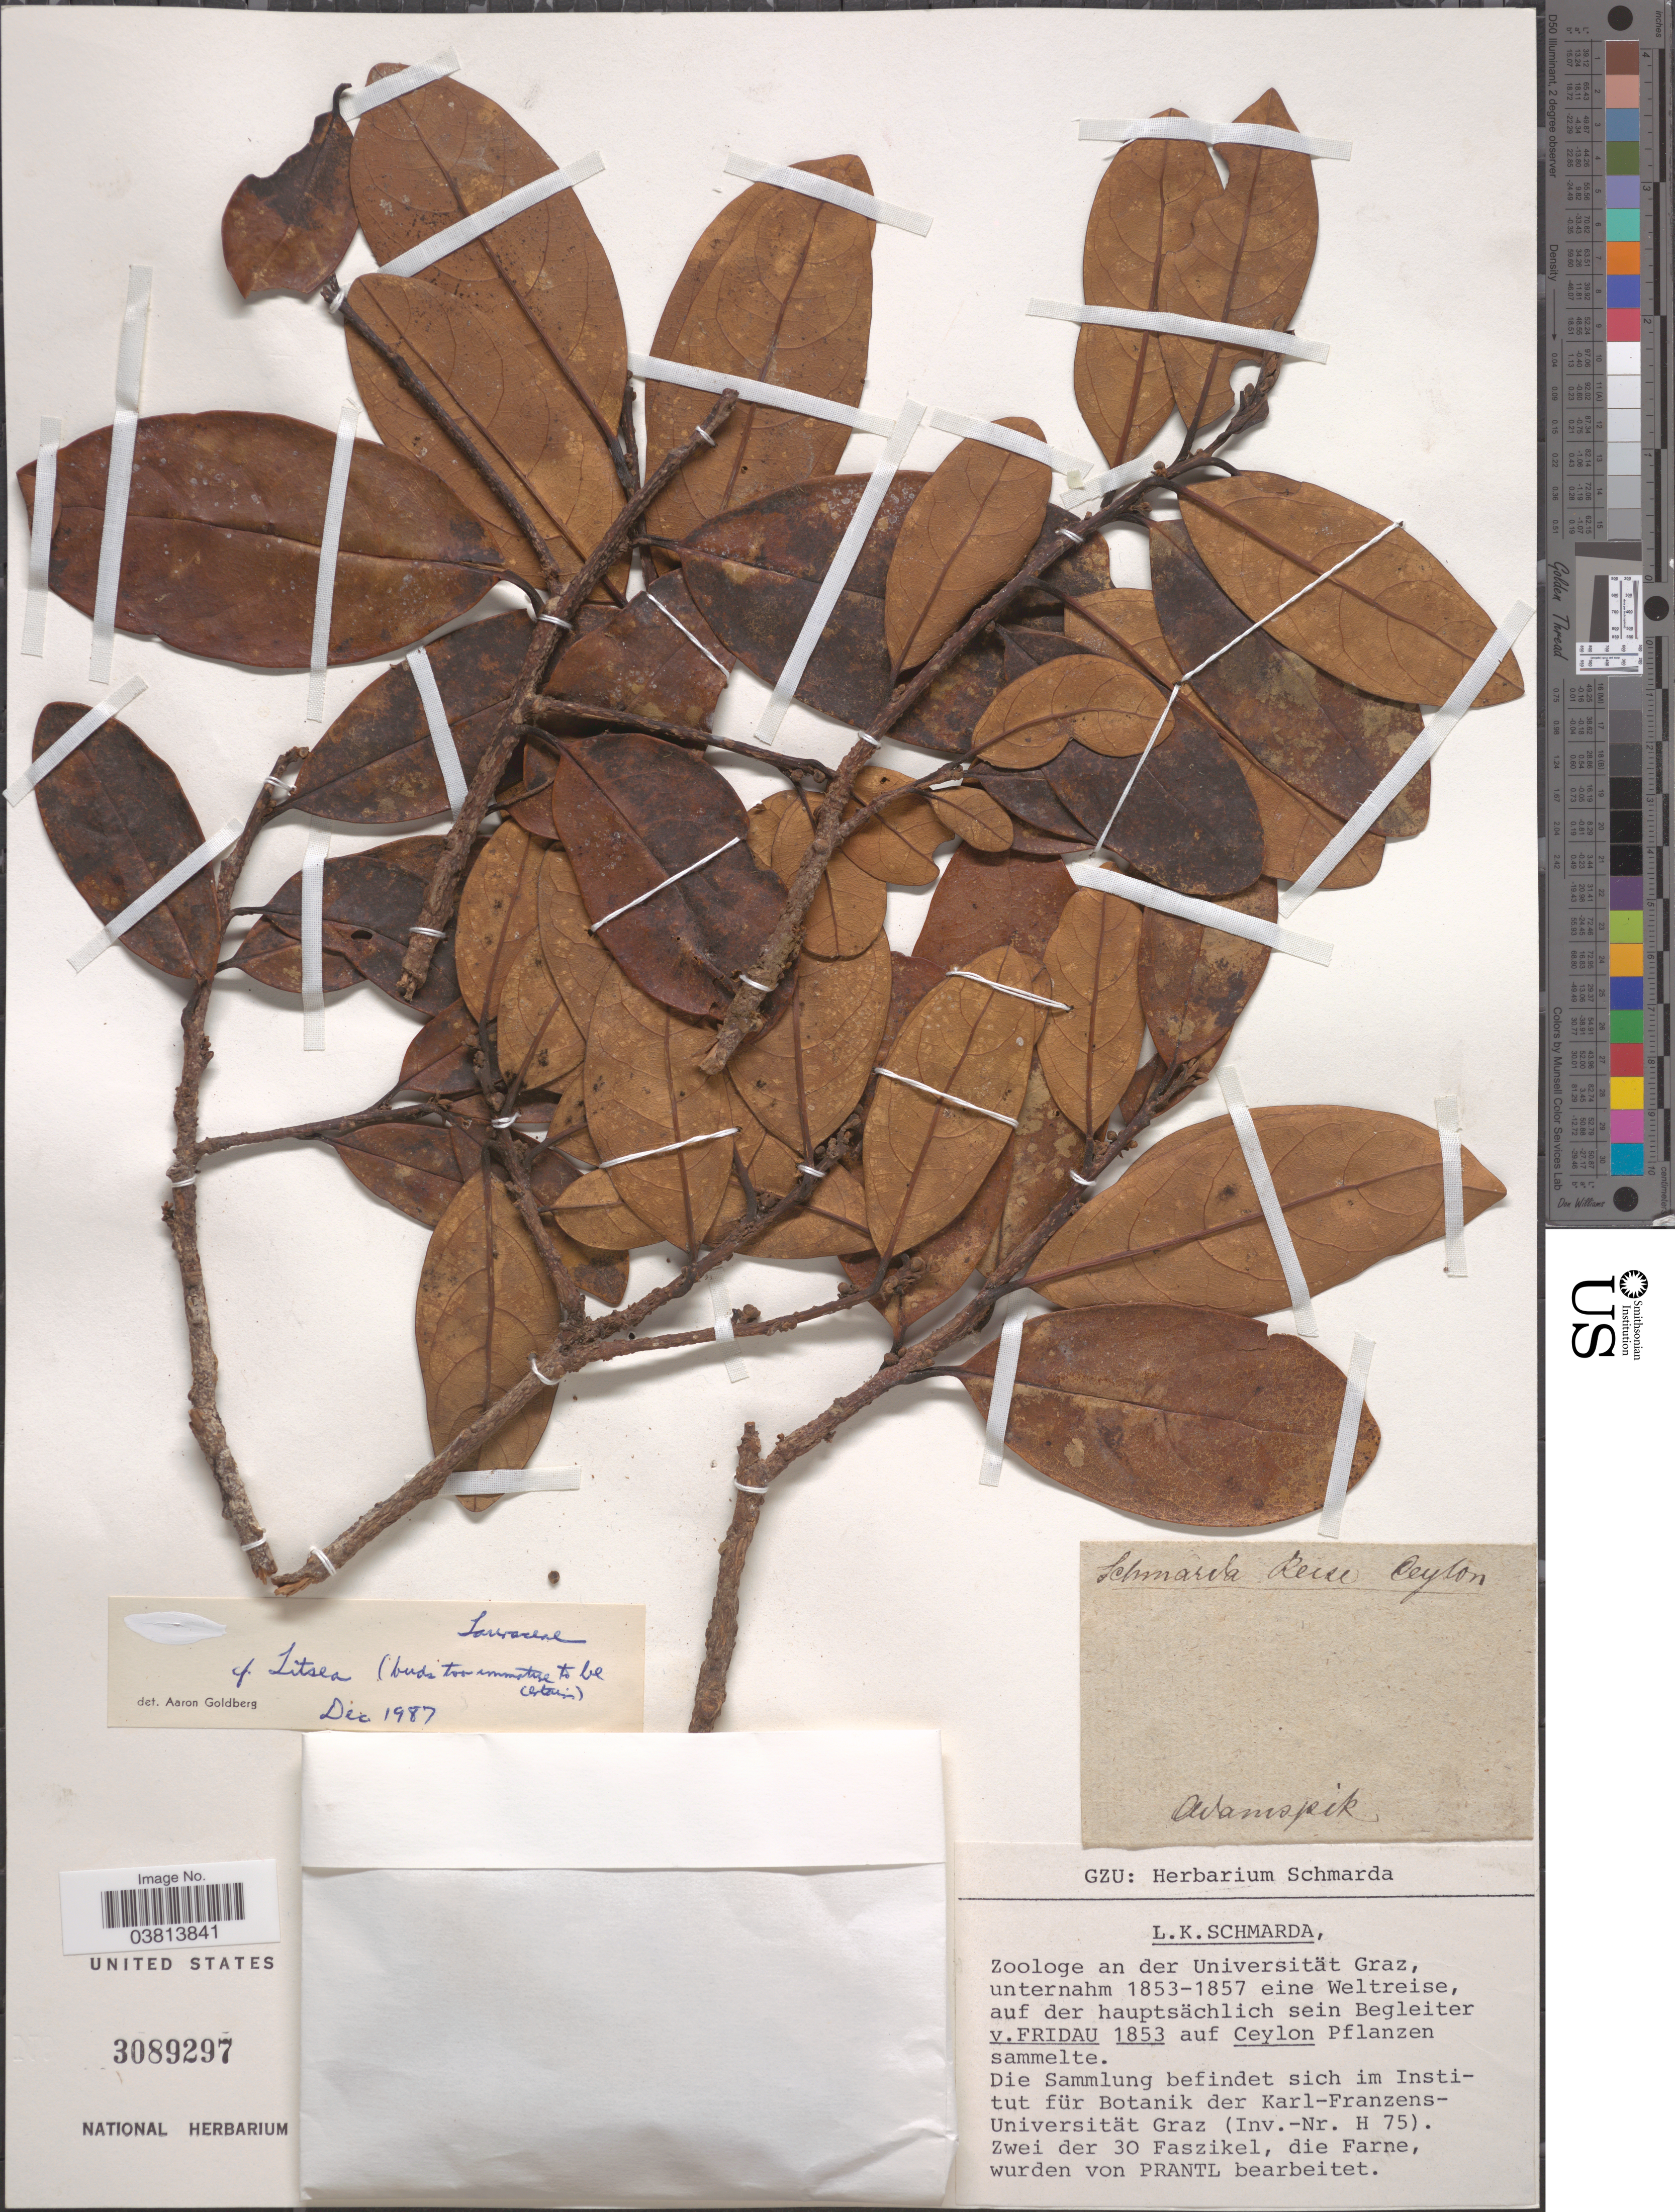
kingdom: Plantae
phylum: Tracheophyta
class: Magnoliopsida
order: Laurales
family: Lauraceae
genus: Litsea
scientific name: Litsea sp.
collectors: L. Schmarda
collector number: H 75?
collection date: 1853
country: Sri Lanka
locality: Ceylon. Adamspik. Institut für Botanik der Karl-Franzens- Universität Graz.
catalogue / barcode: US 3089297